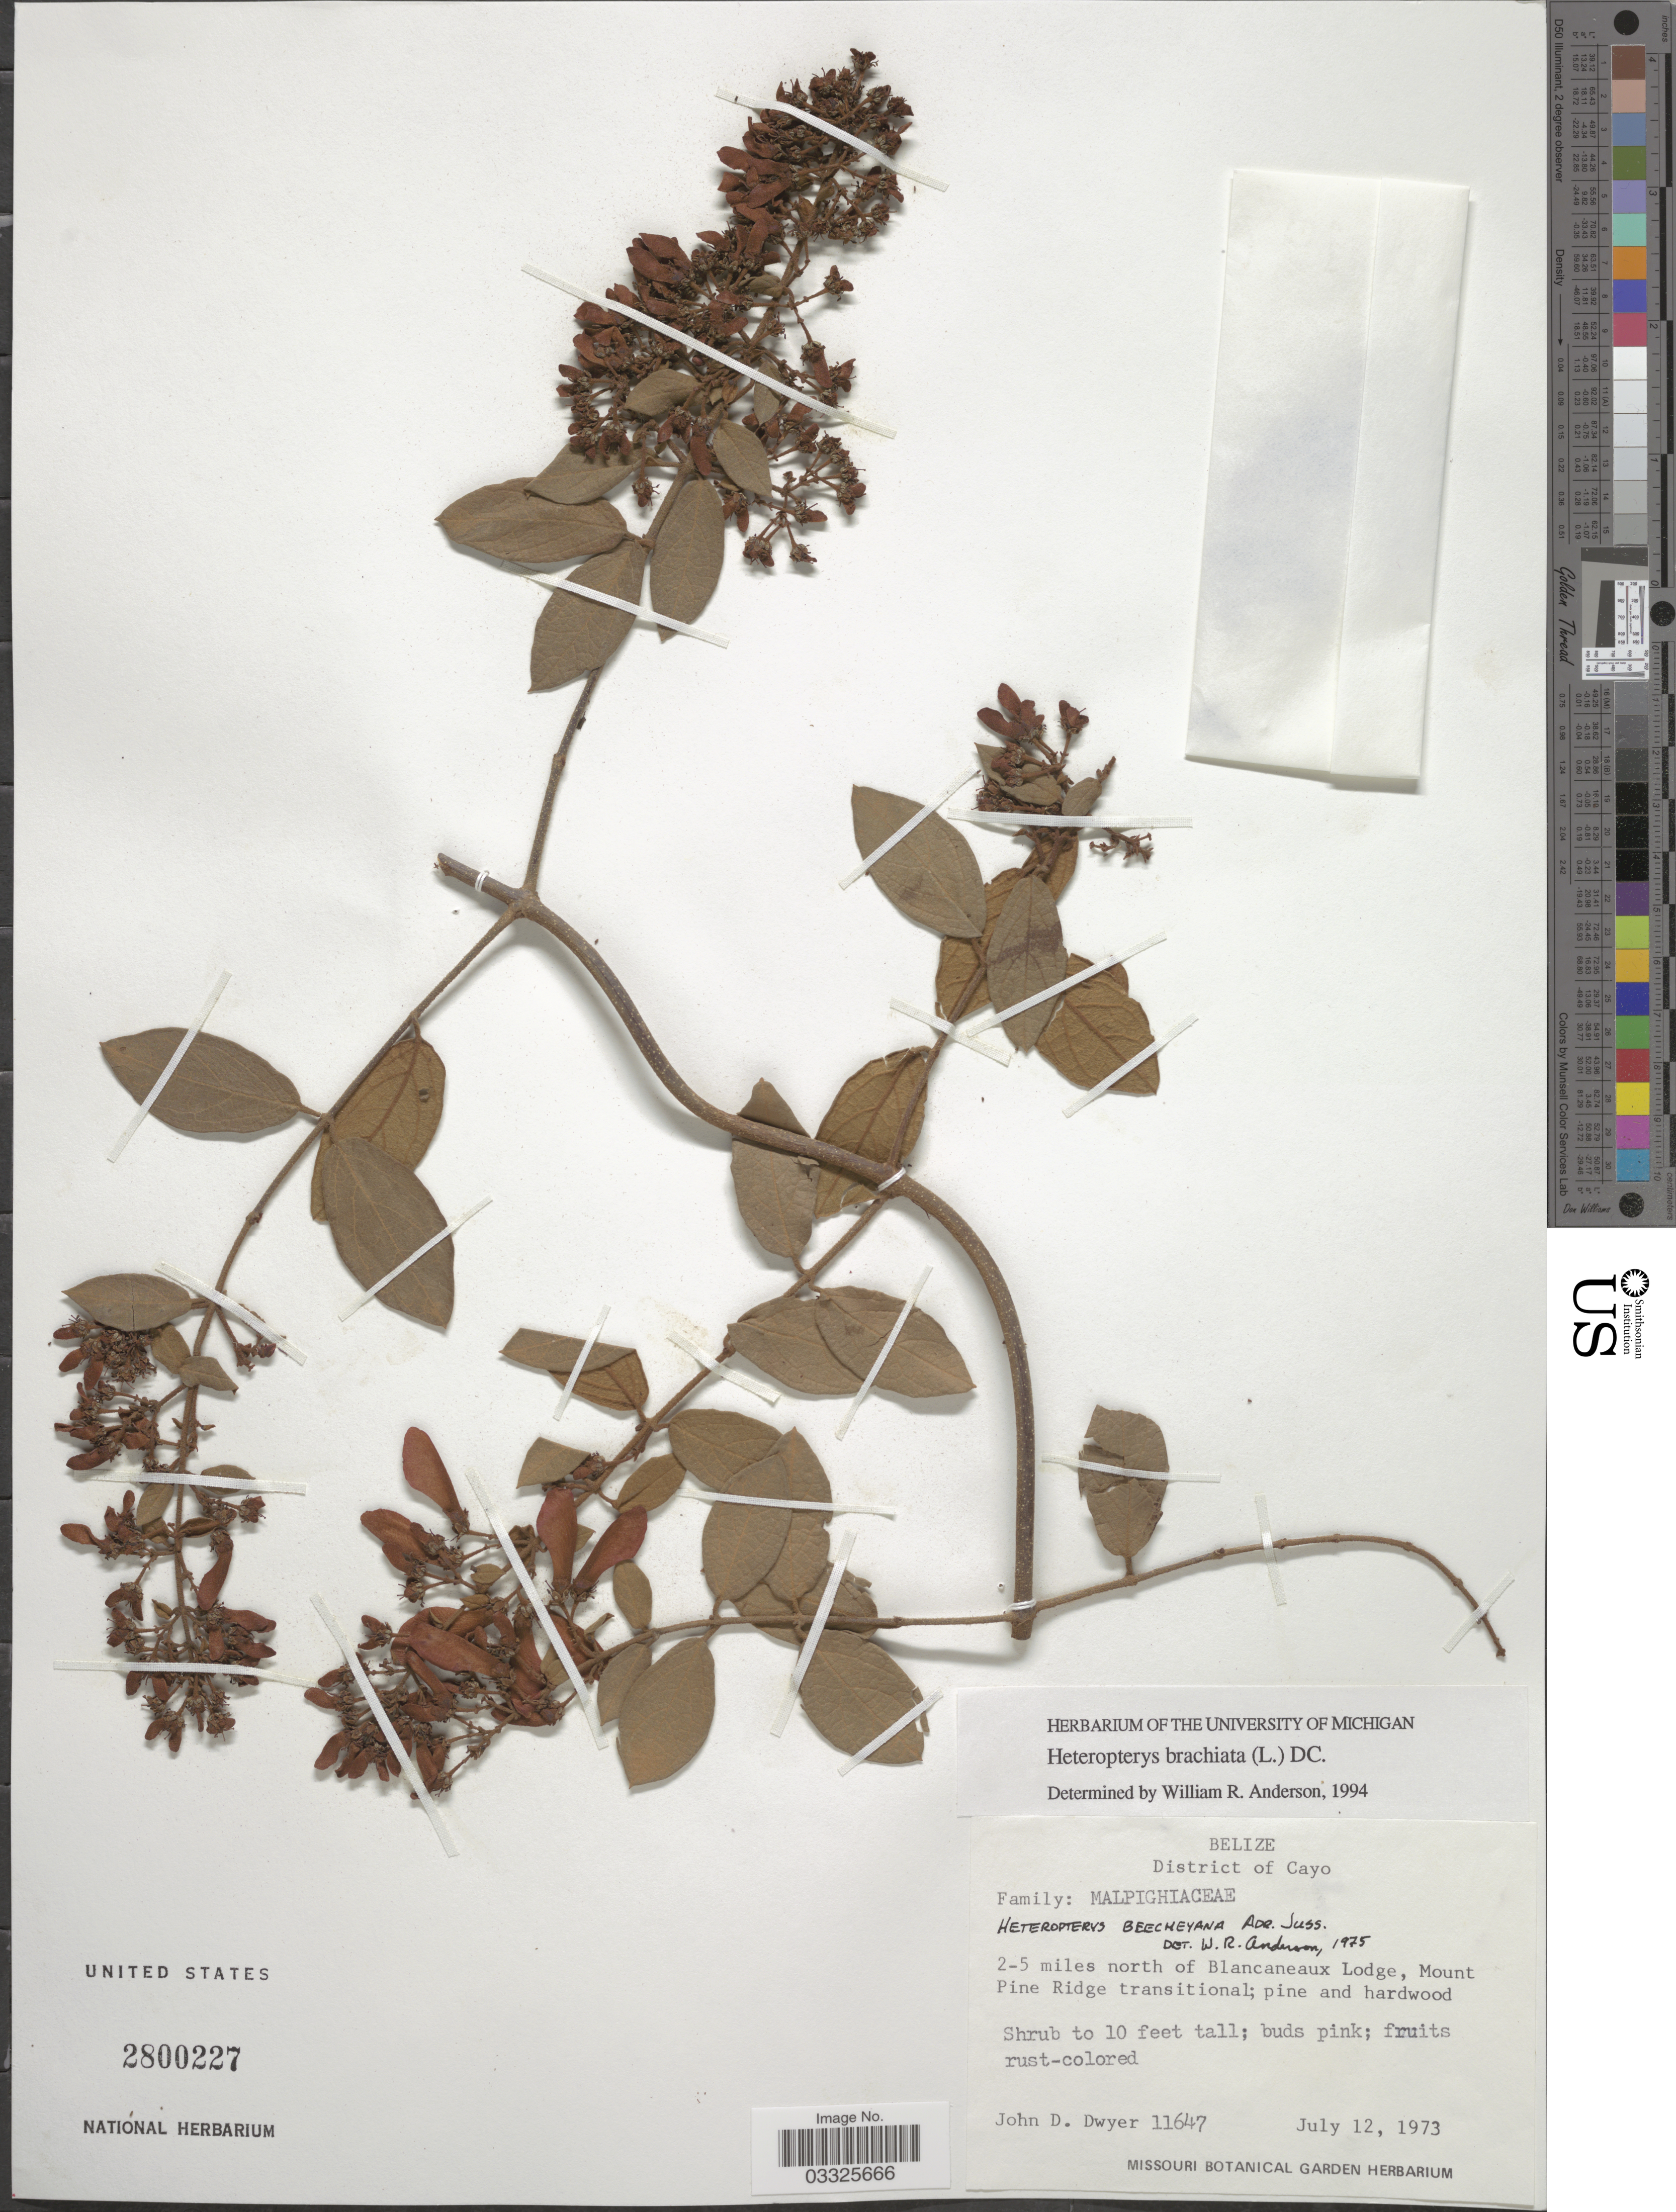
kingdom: Plantae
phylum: Tracheophyta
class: Magnoliopsida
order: Malpighiales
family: Malpighiaceae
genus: Heteropterys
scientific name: Heteropterys brachiata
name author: (L.) DC.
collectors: J. D. Dwyer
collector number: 11647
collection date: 1973-07-12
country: Belize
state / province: Cayo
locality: District of Cayo. 2-5 miles north of Blancaneaux Lodge, Mount Pine Ridge transitional.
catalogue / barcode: US 2800227